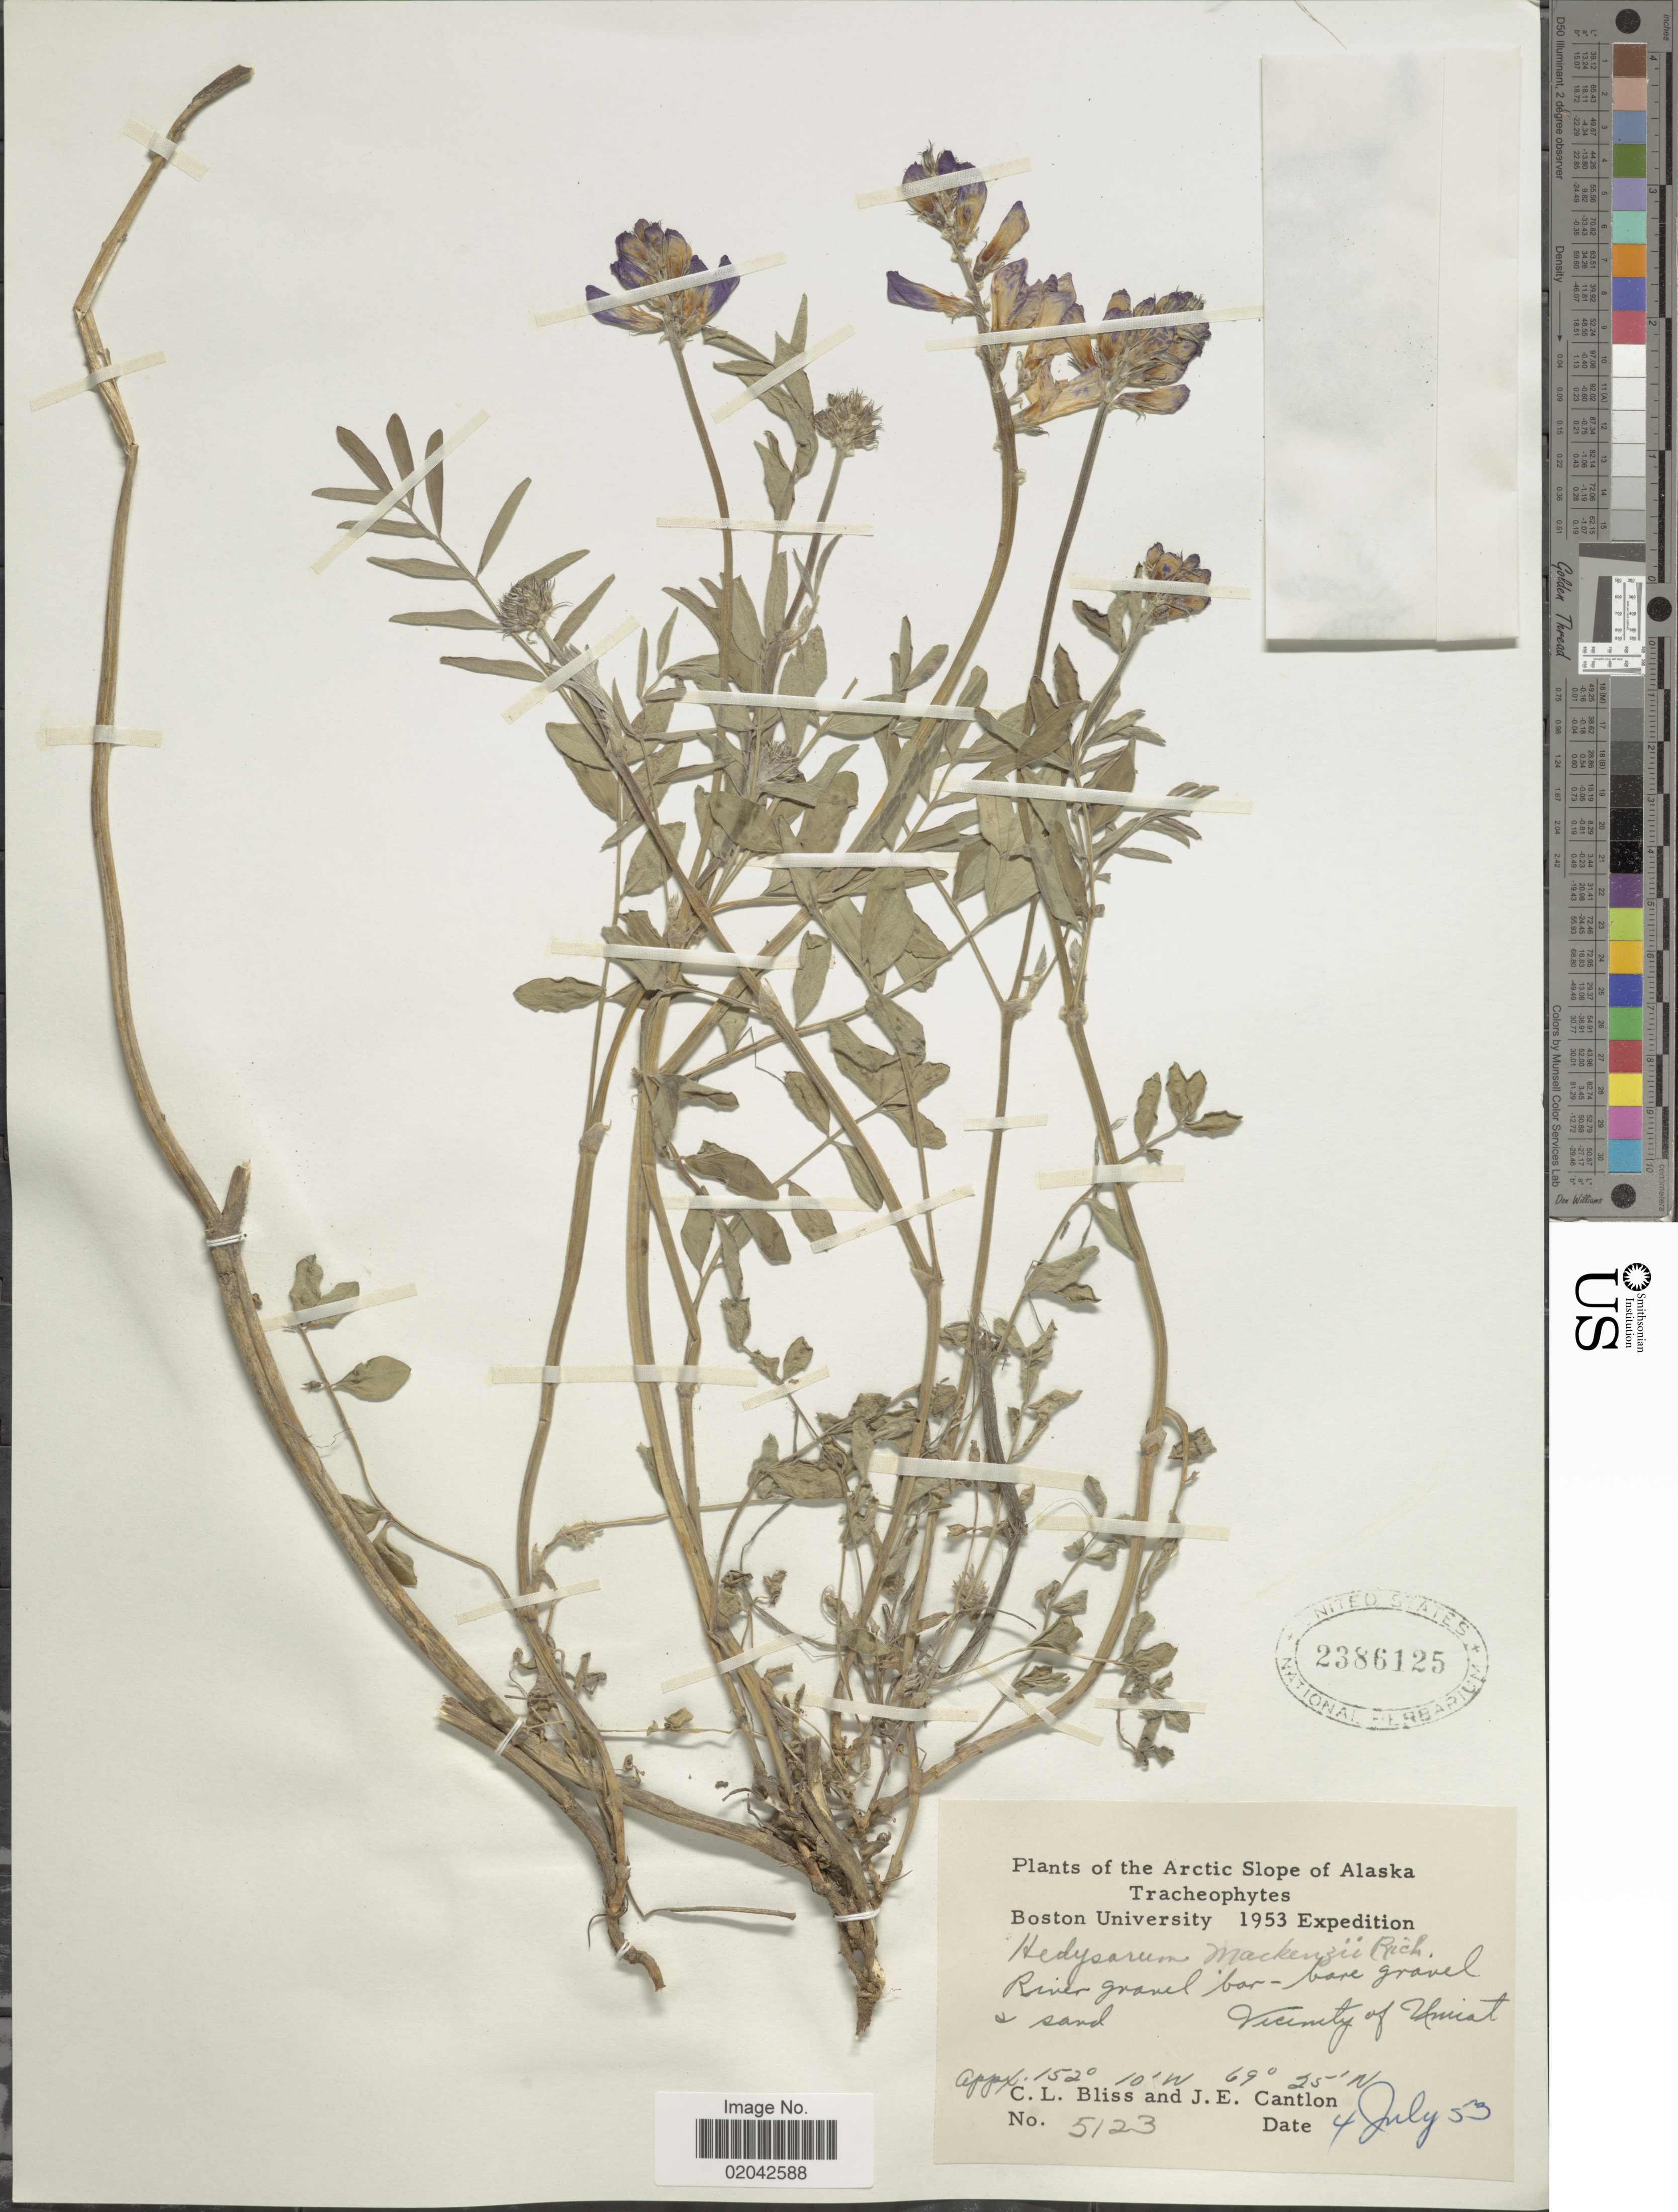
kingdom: Plantae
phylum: Tracheophyta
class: Magnoliopsida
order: Fabales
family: Fabaceae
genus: Hedysarum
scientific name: Hedysarum mackenziei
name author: Richardson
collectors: C. Bliss & J. Cantlon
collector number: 5123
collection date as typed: Transcribed d/m/y: 4/7/53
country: United States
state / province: Alaska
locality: Vicinity of Umiat.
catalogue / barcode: US 2386125